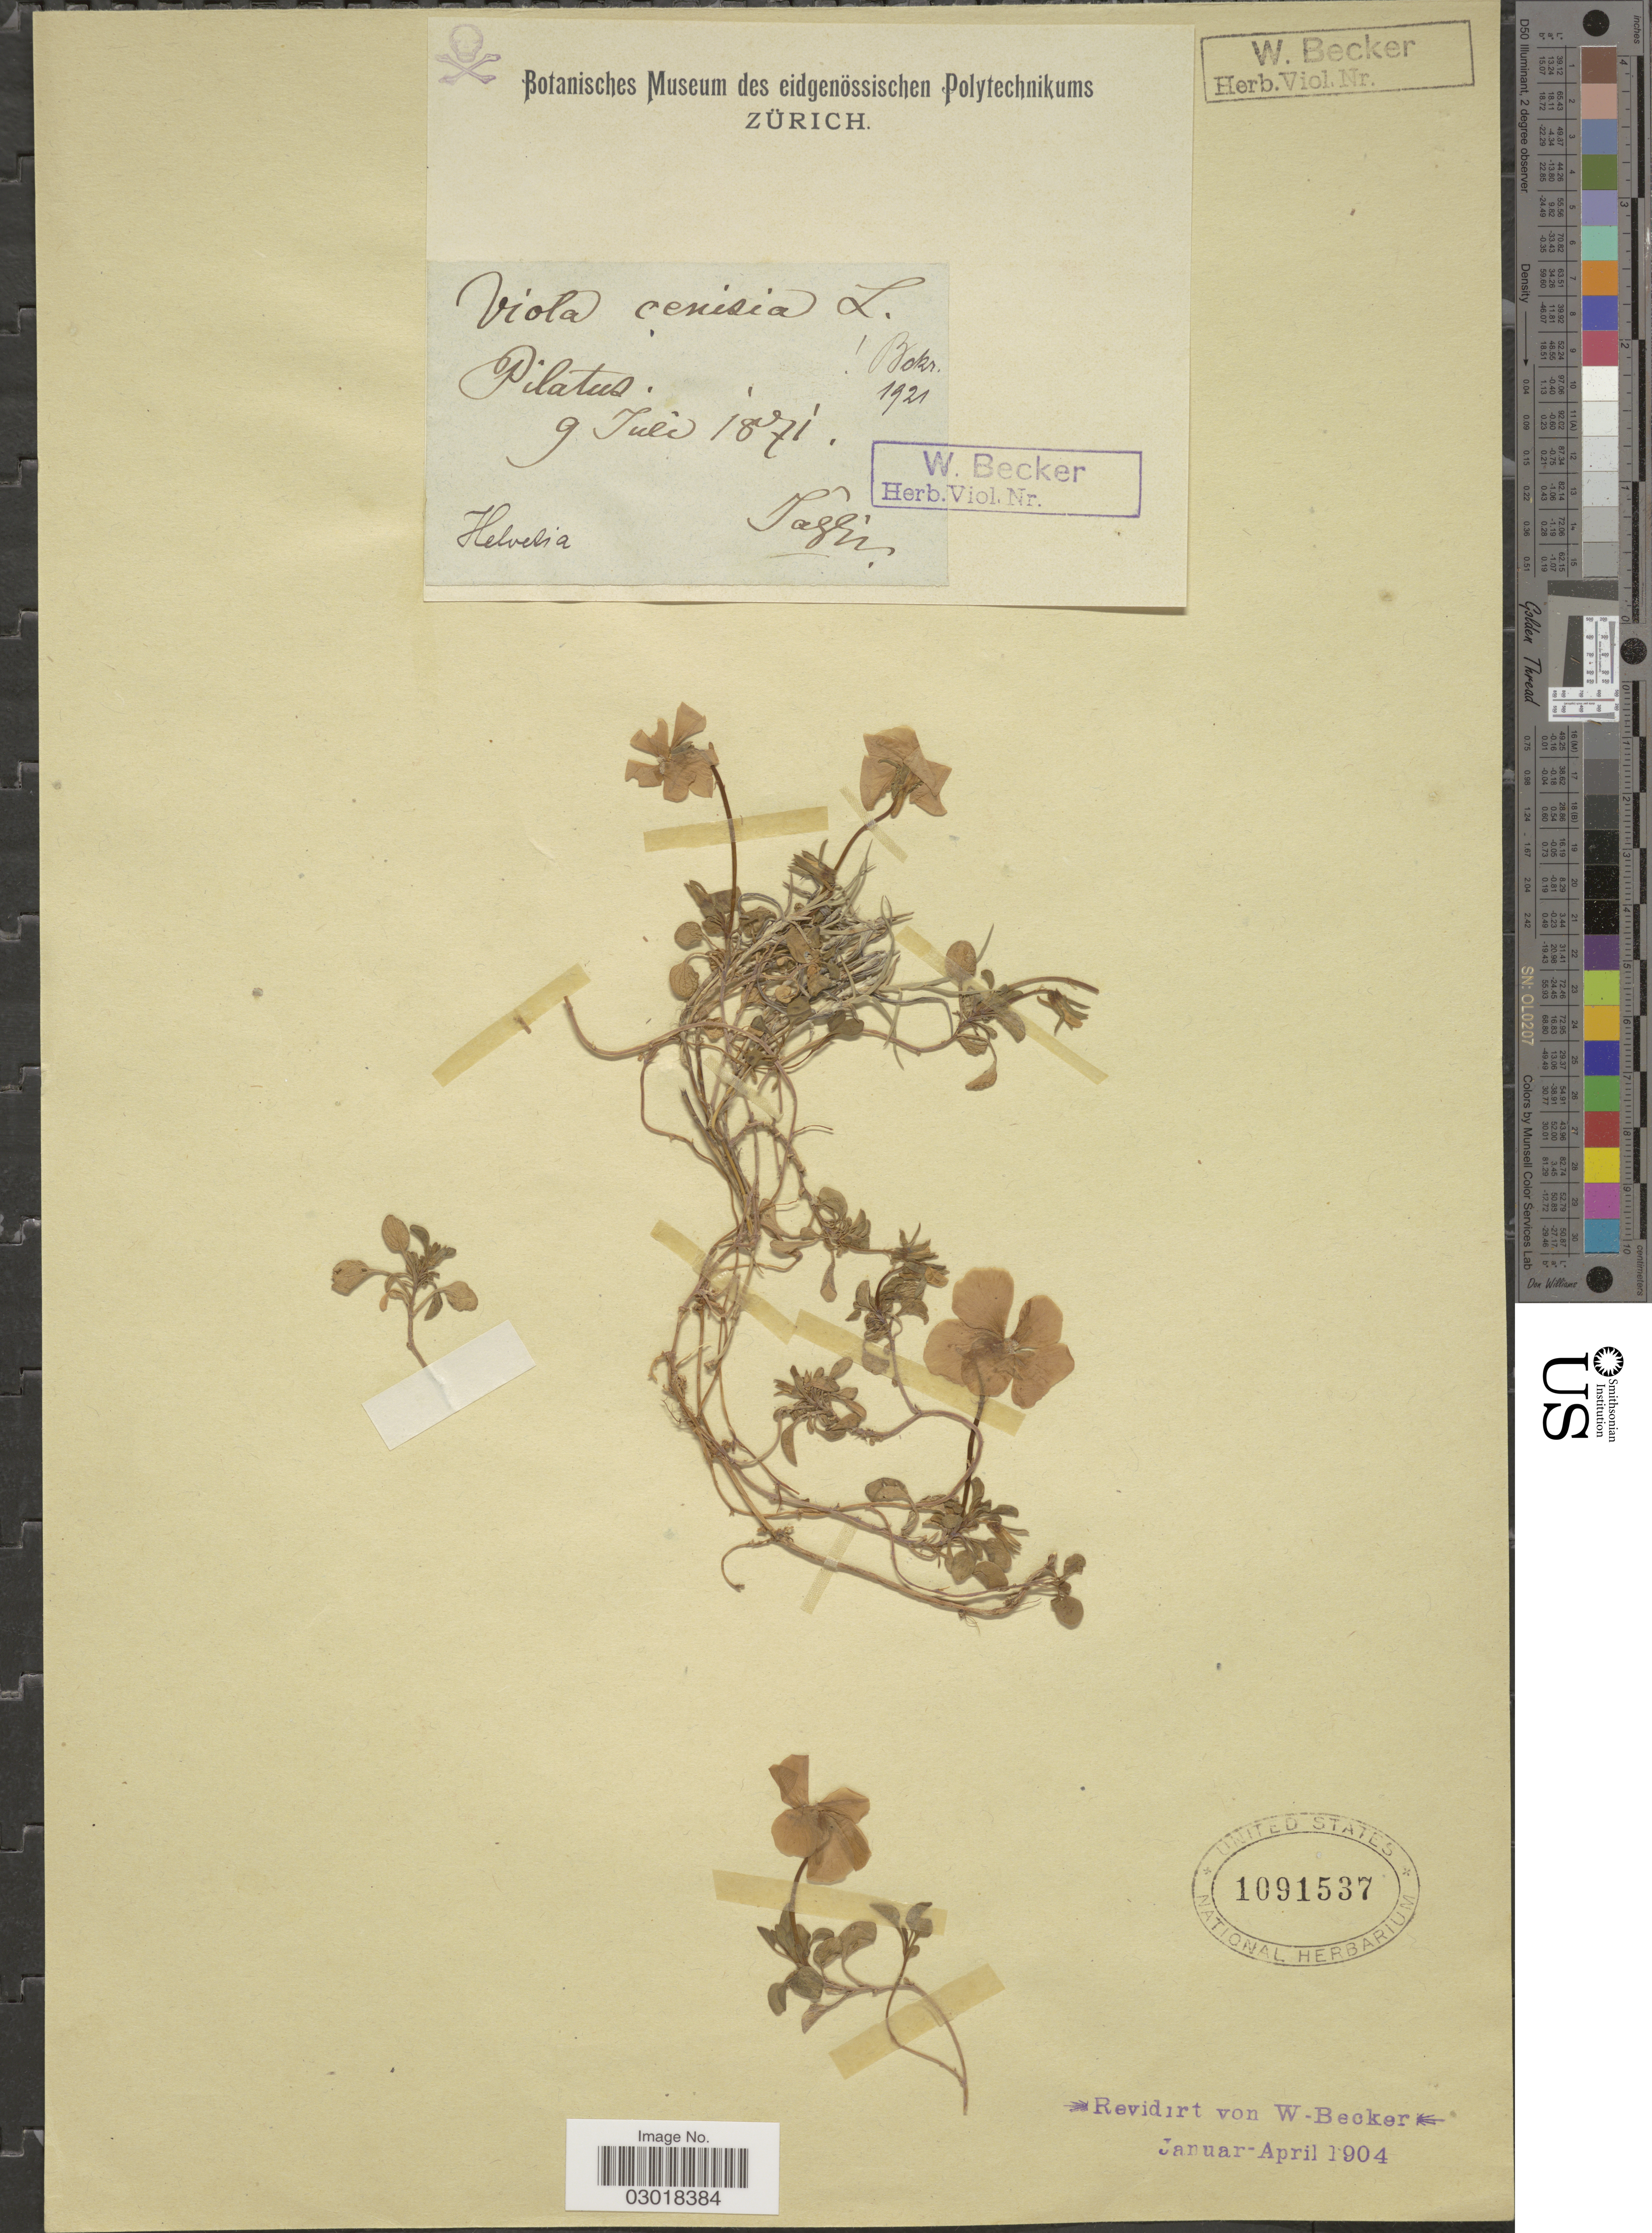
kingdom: Plantae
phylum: Tracheophyta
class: Magnoliopsida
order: Malpighiales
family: Violaceae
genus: Viola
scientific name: Viola cenisia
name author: L.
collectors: Jaggi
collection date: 1871-07-09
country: Switzerland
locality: Pilatus.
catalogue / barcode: US 1091537